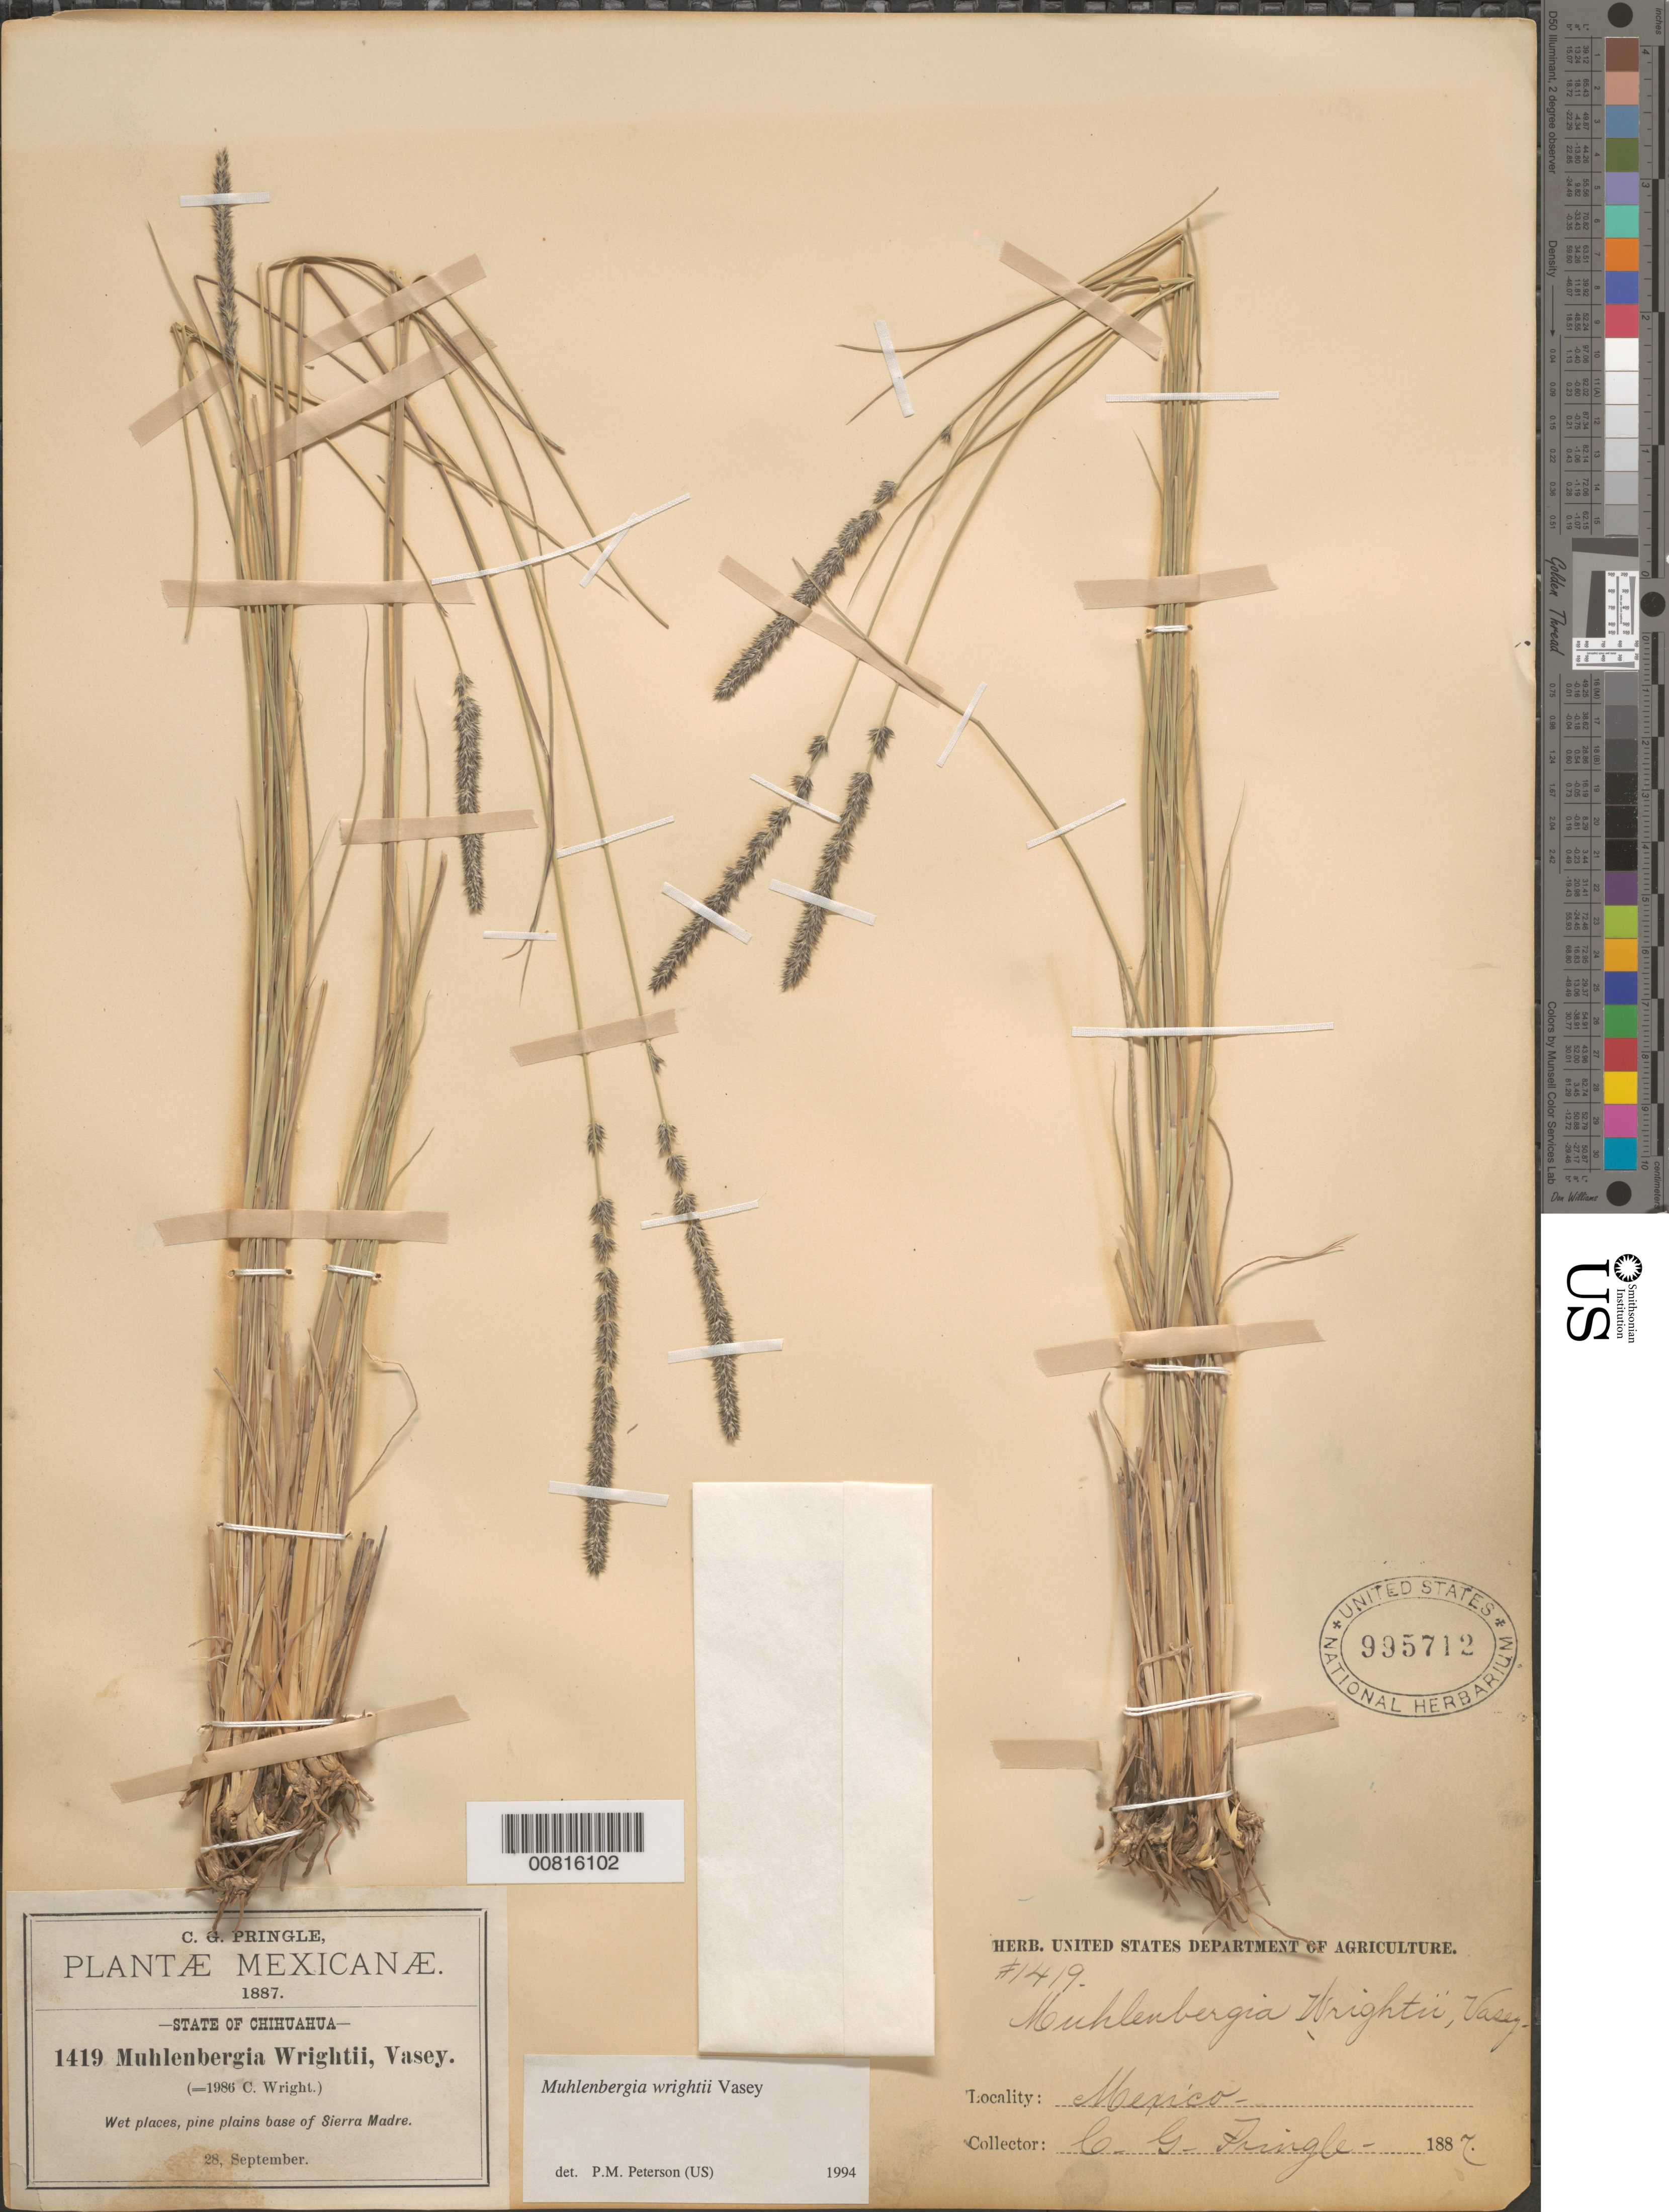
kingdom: Plantae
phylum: Tracheophyta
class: Liliopsida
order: Poales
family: Poaceae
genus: Muhlenbergia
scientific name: Muhlenbergia wrightii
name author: Vasey ex J.M. Coult.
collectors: C. G. Pringle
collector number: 1419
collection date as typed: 28 Sep 1887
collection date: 1887-09-28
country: Mexico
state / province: Chihuahua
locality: Base of Sierra Madre, Chih.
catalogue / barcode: US 995712